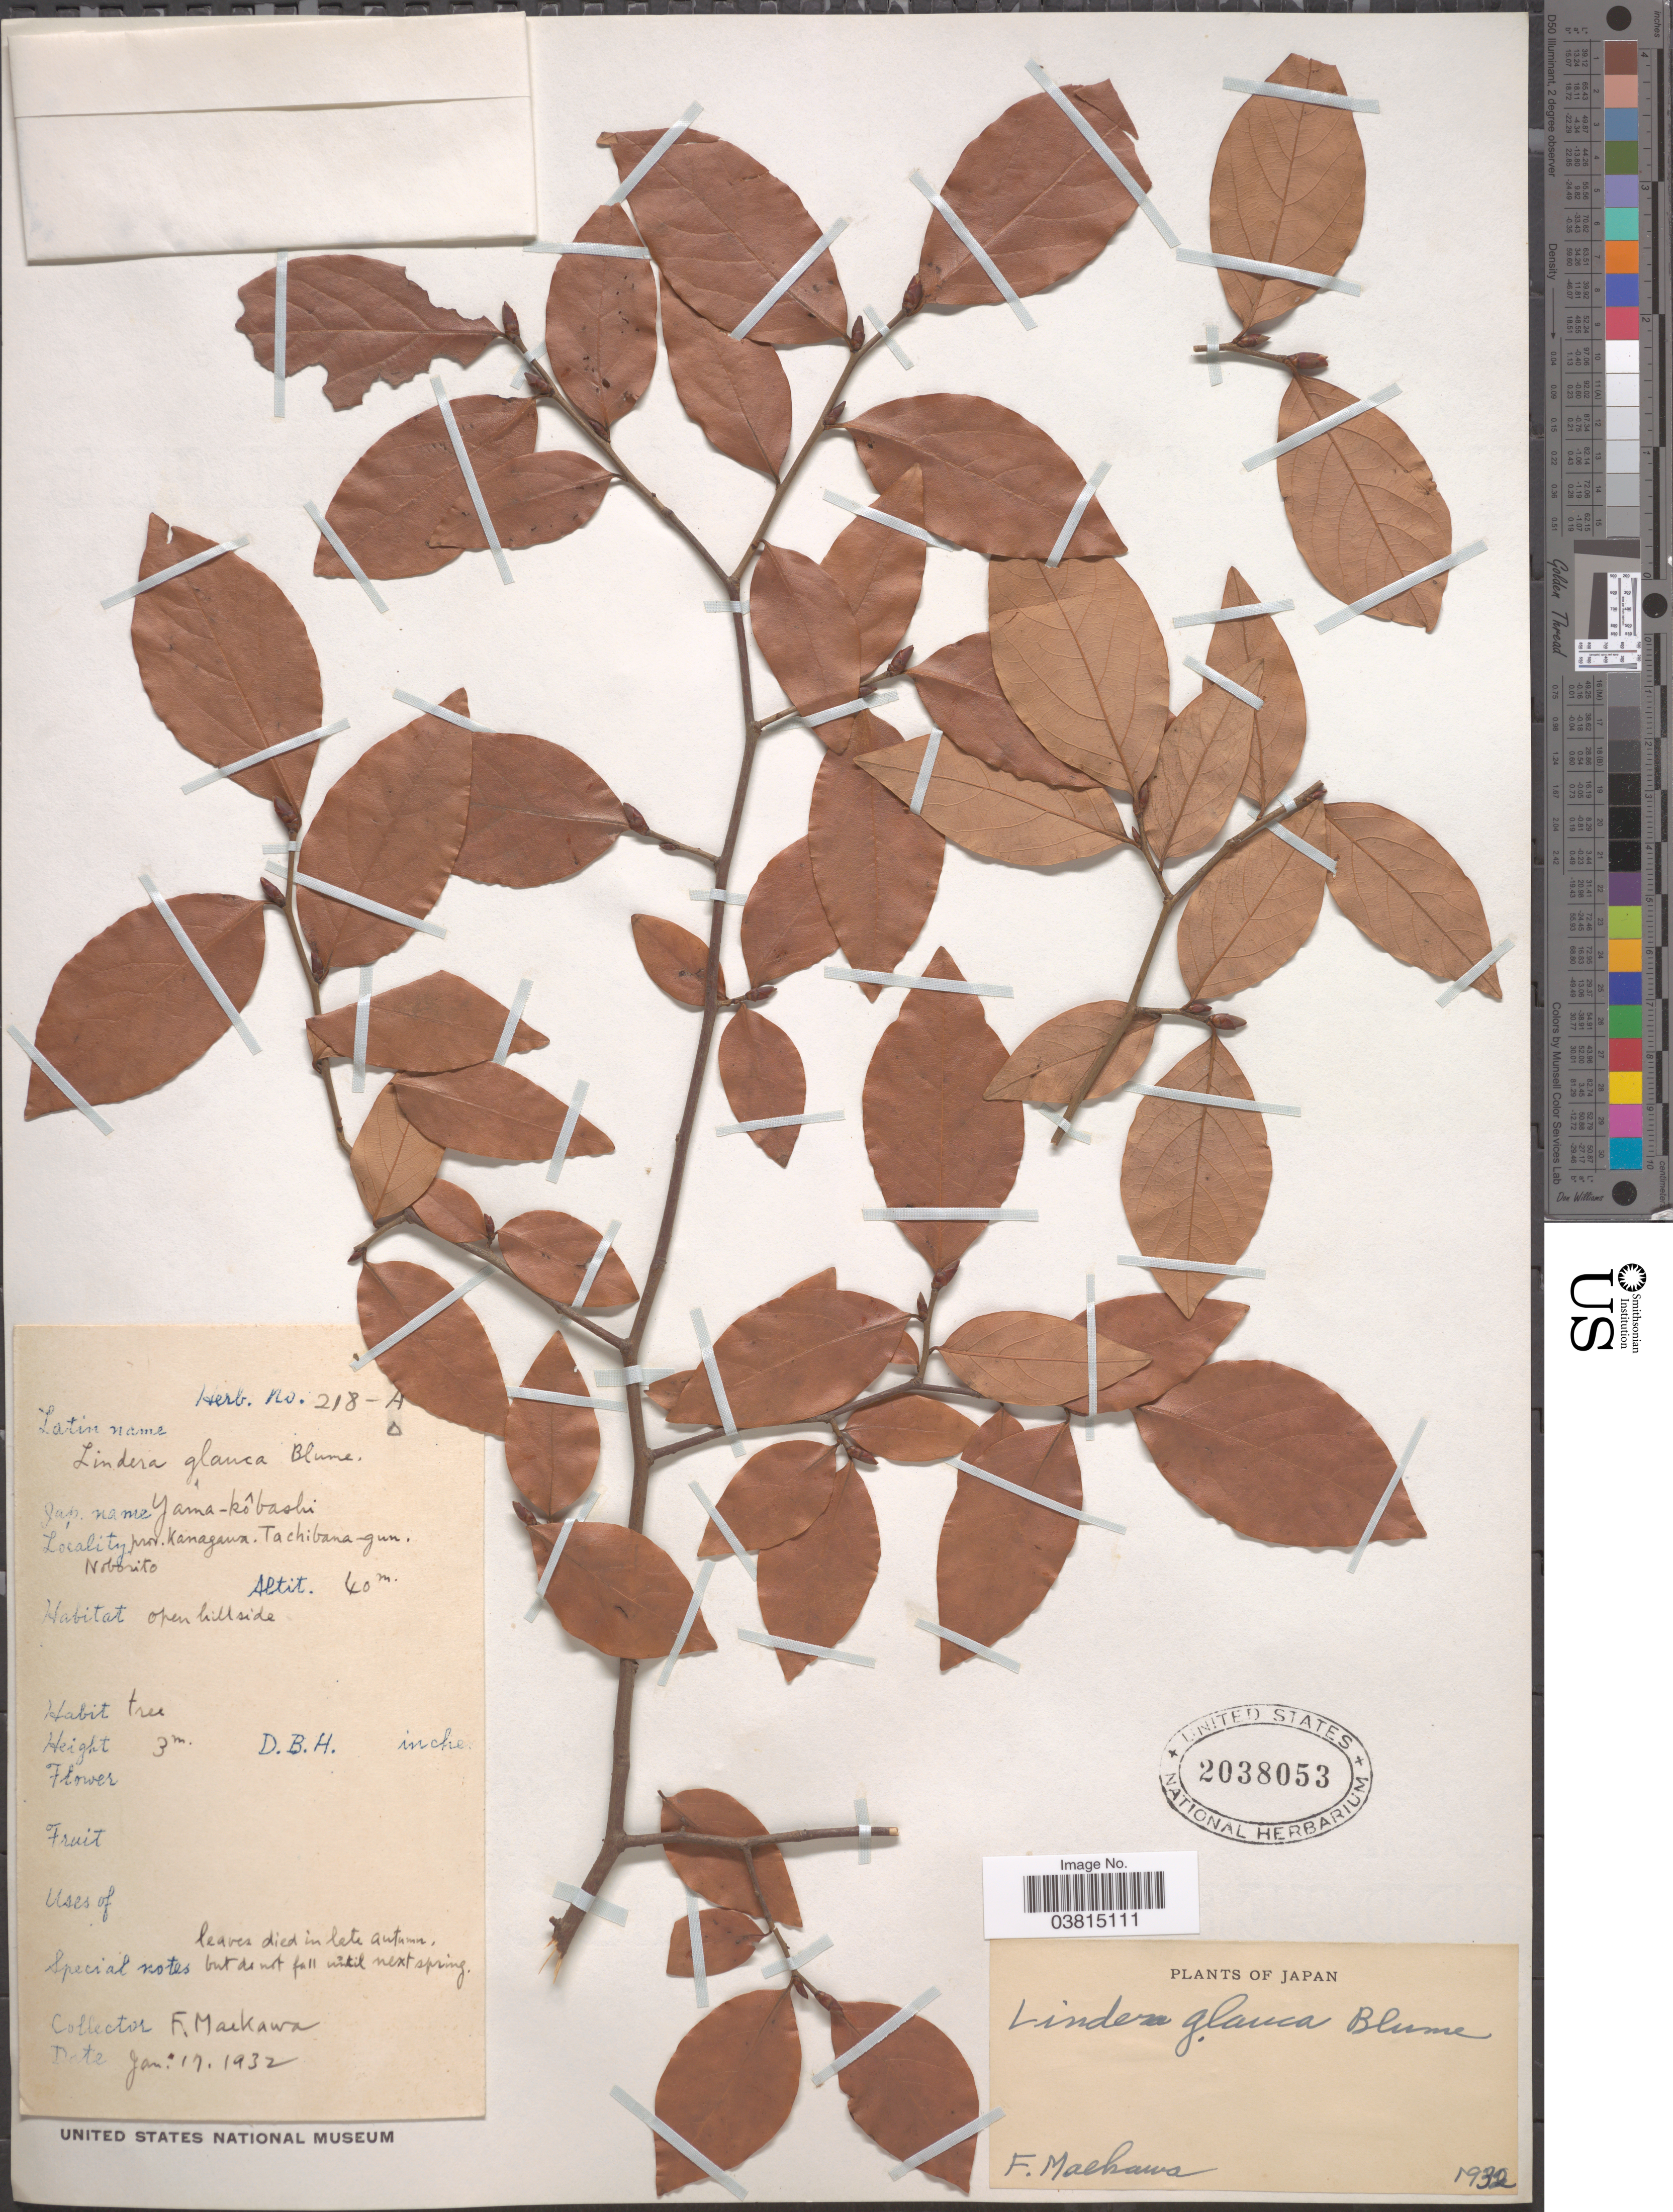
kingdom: Plantae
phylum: Tracheophyta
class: Magnoliopsida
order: Laurales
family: Lauraceae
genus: Lindera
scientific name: Lindera glauca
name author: (Siebold & Zucc.) Blume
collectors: F. Maekawa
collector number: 218-A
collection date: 1932-01-17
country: Japan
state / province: Kanagawa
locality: Tachibana-gun. Noborito.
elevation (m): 40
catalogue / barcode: US 2038053